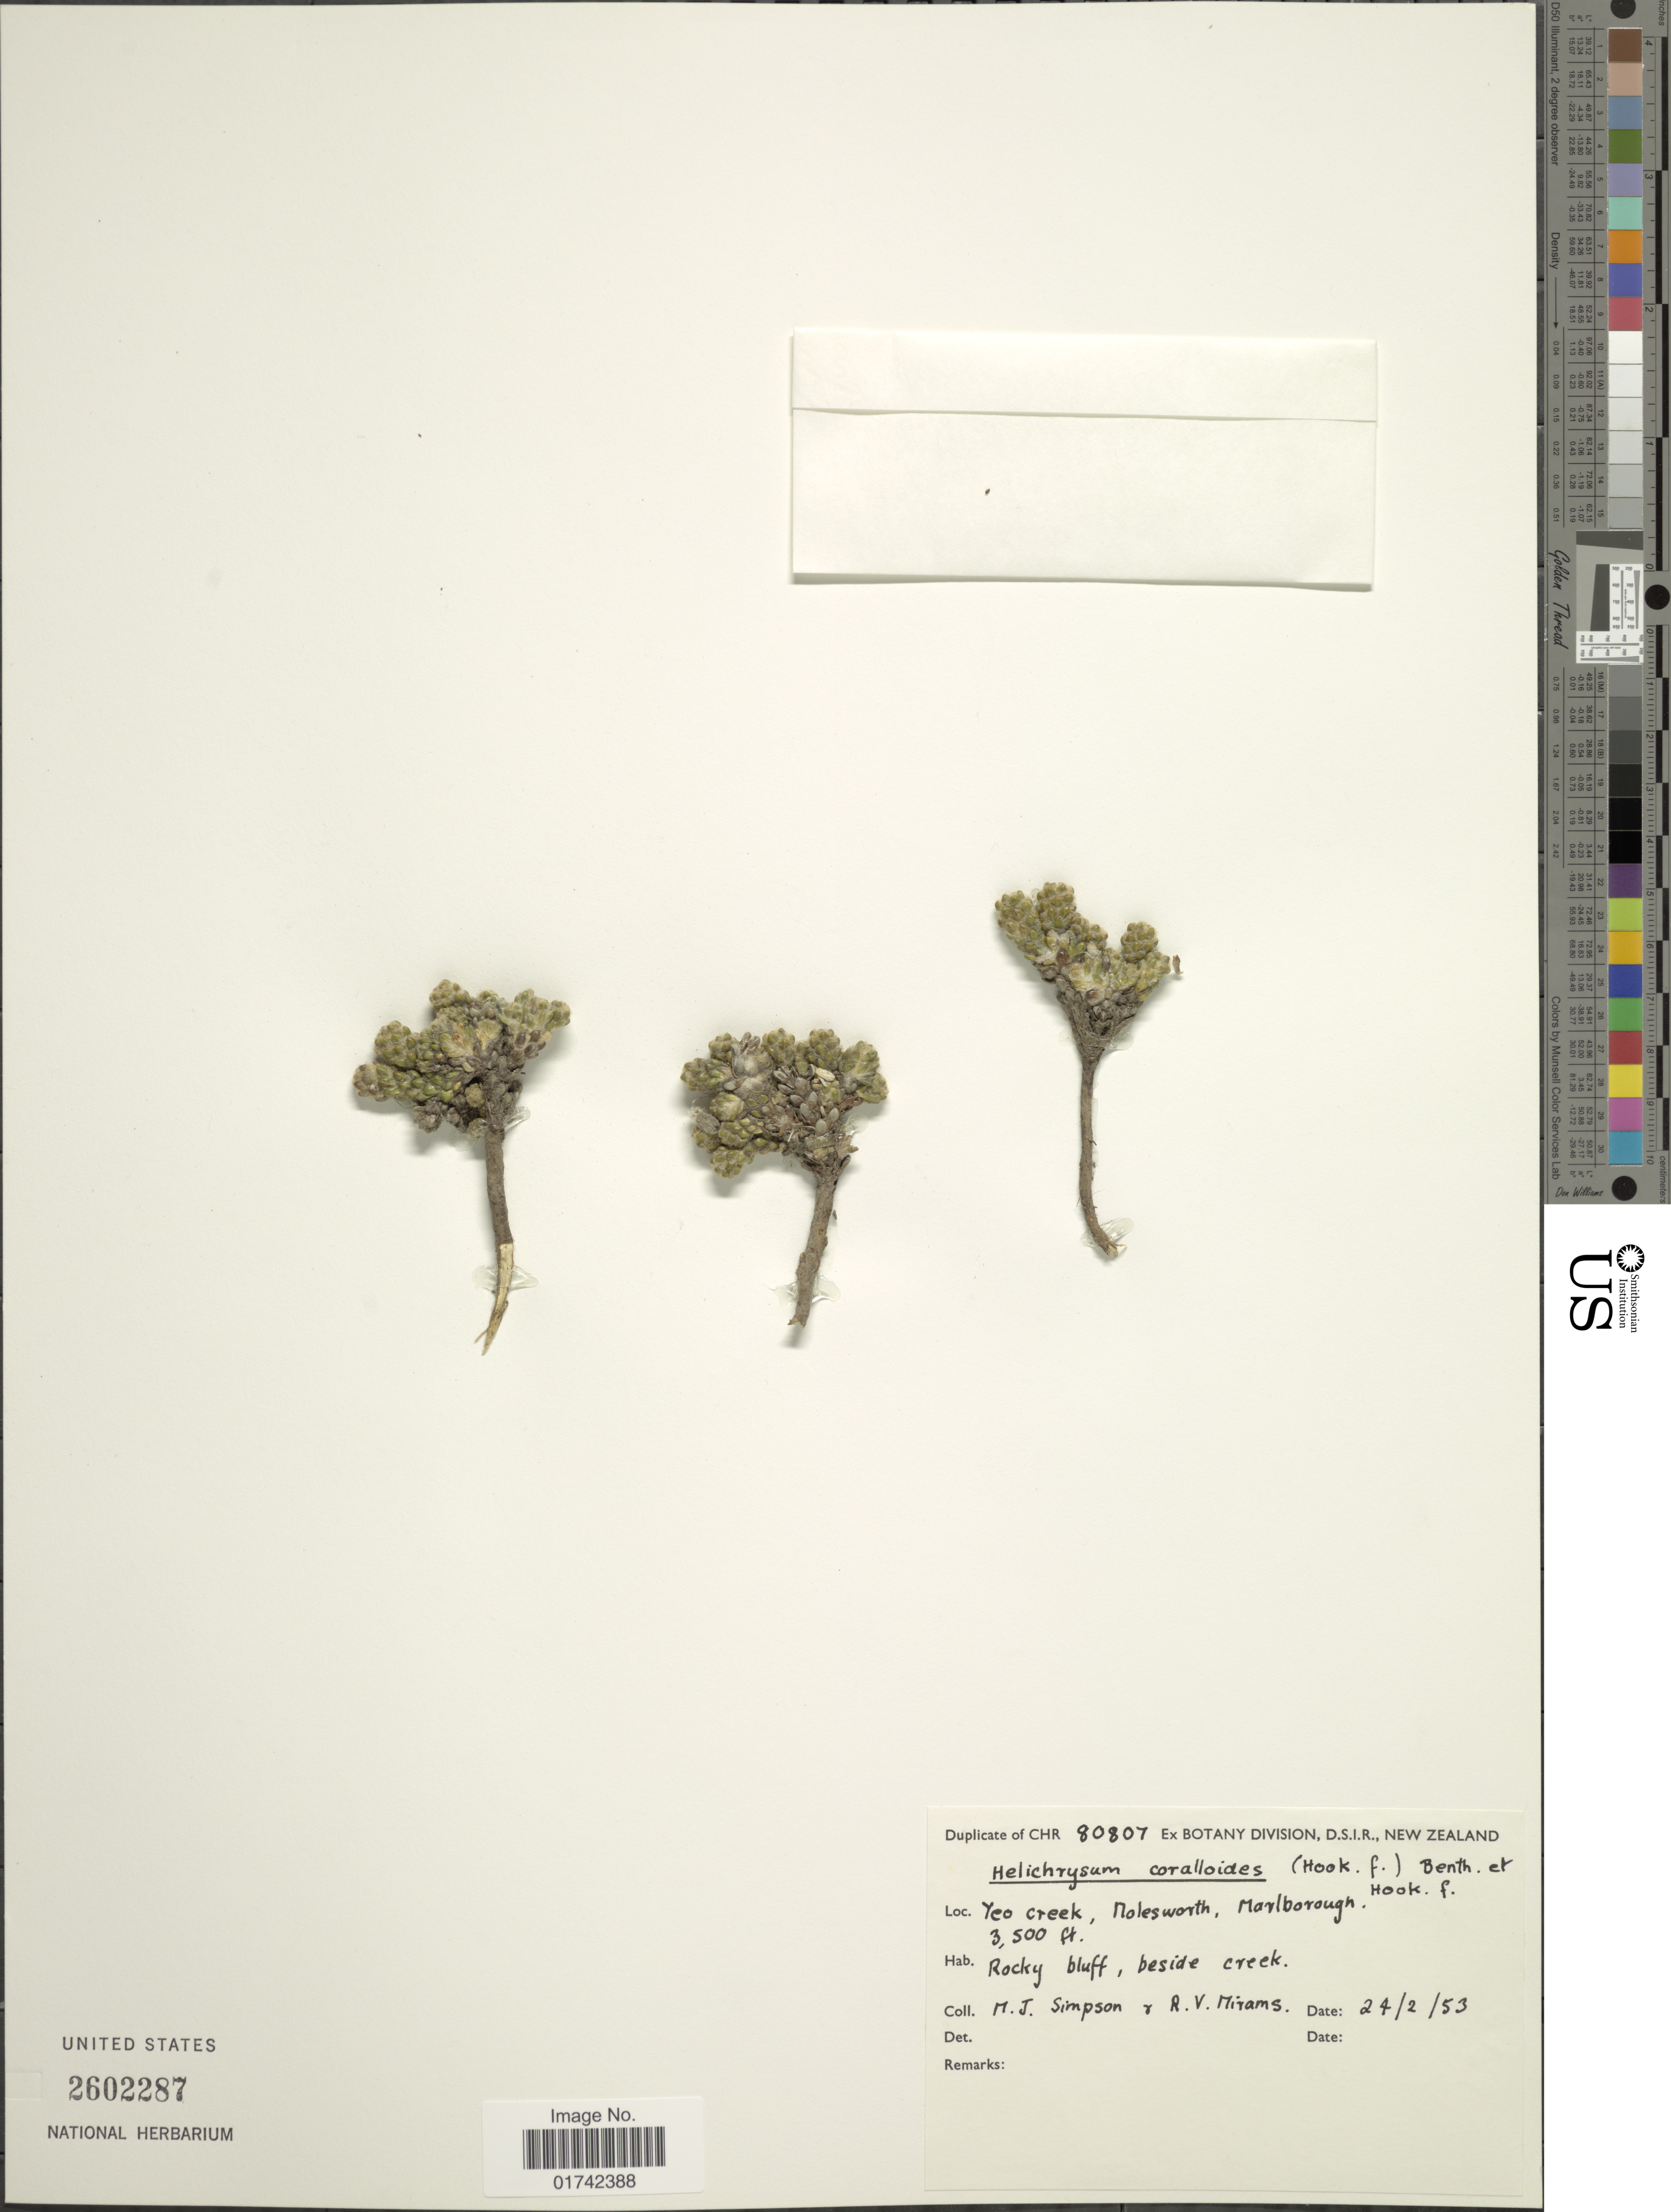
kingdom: Plantae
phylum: Tracheophyta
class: Magnoliopsida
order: Asterales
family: Asteraceae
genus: Helichrysum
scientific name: Helichrysum coralloides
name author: (Hook. f.) Benth. & Hook. f.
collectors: M. Simpson & R. Mirams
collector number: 80807?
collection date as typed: Transcribed d/m/y: 24/2/53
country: New Zealand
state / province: Marlborough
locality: Yeo Creek, Molesworth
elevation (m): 1067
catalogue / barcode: US 2602287